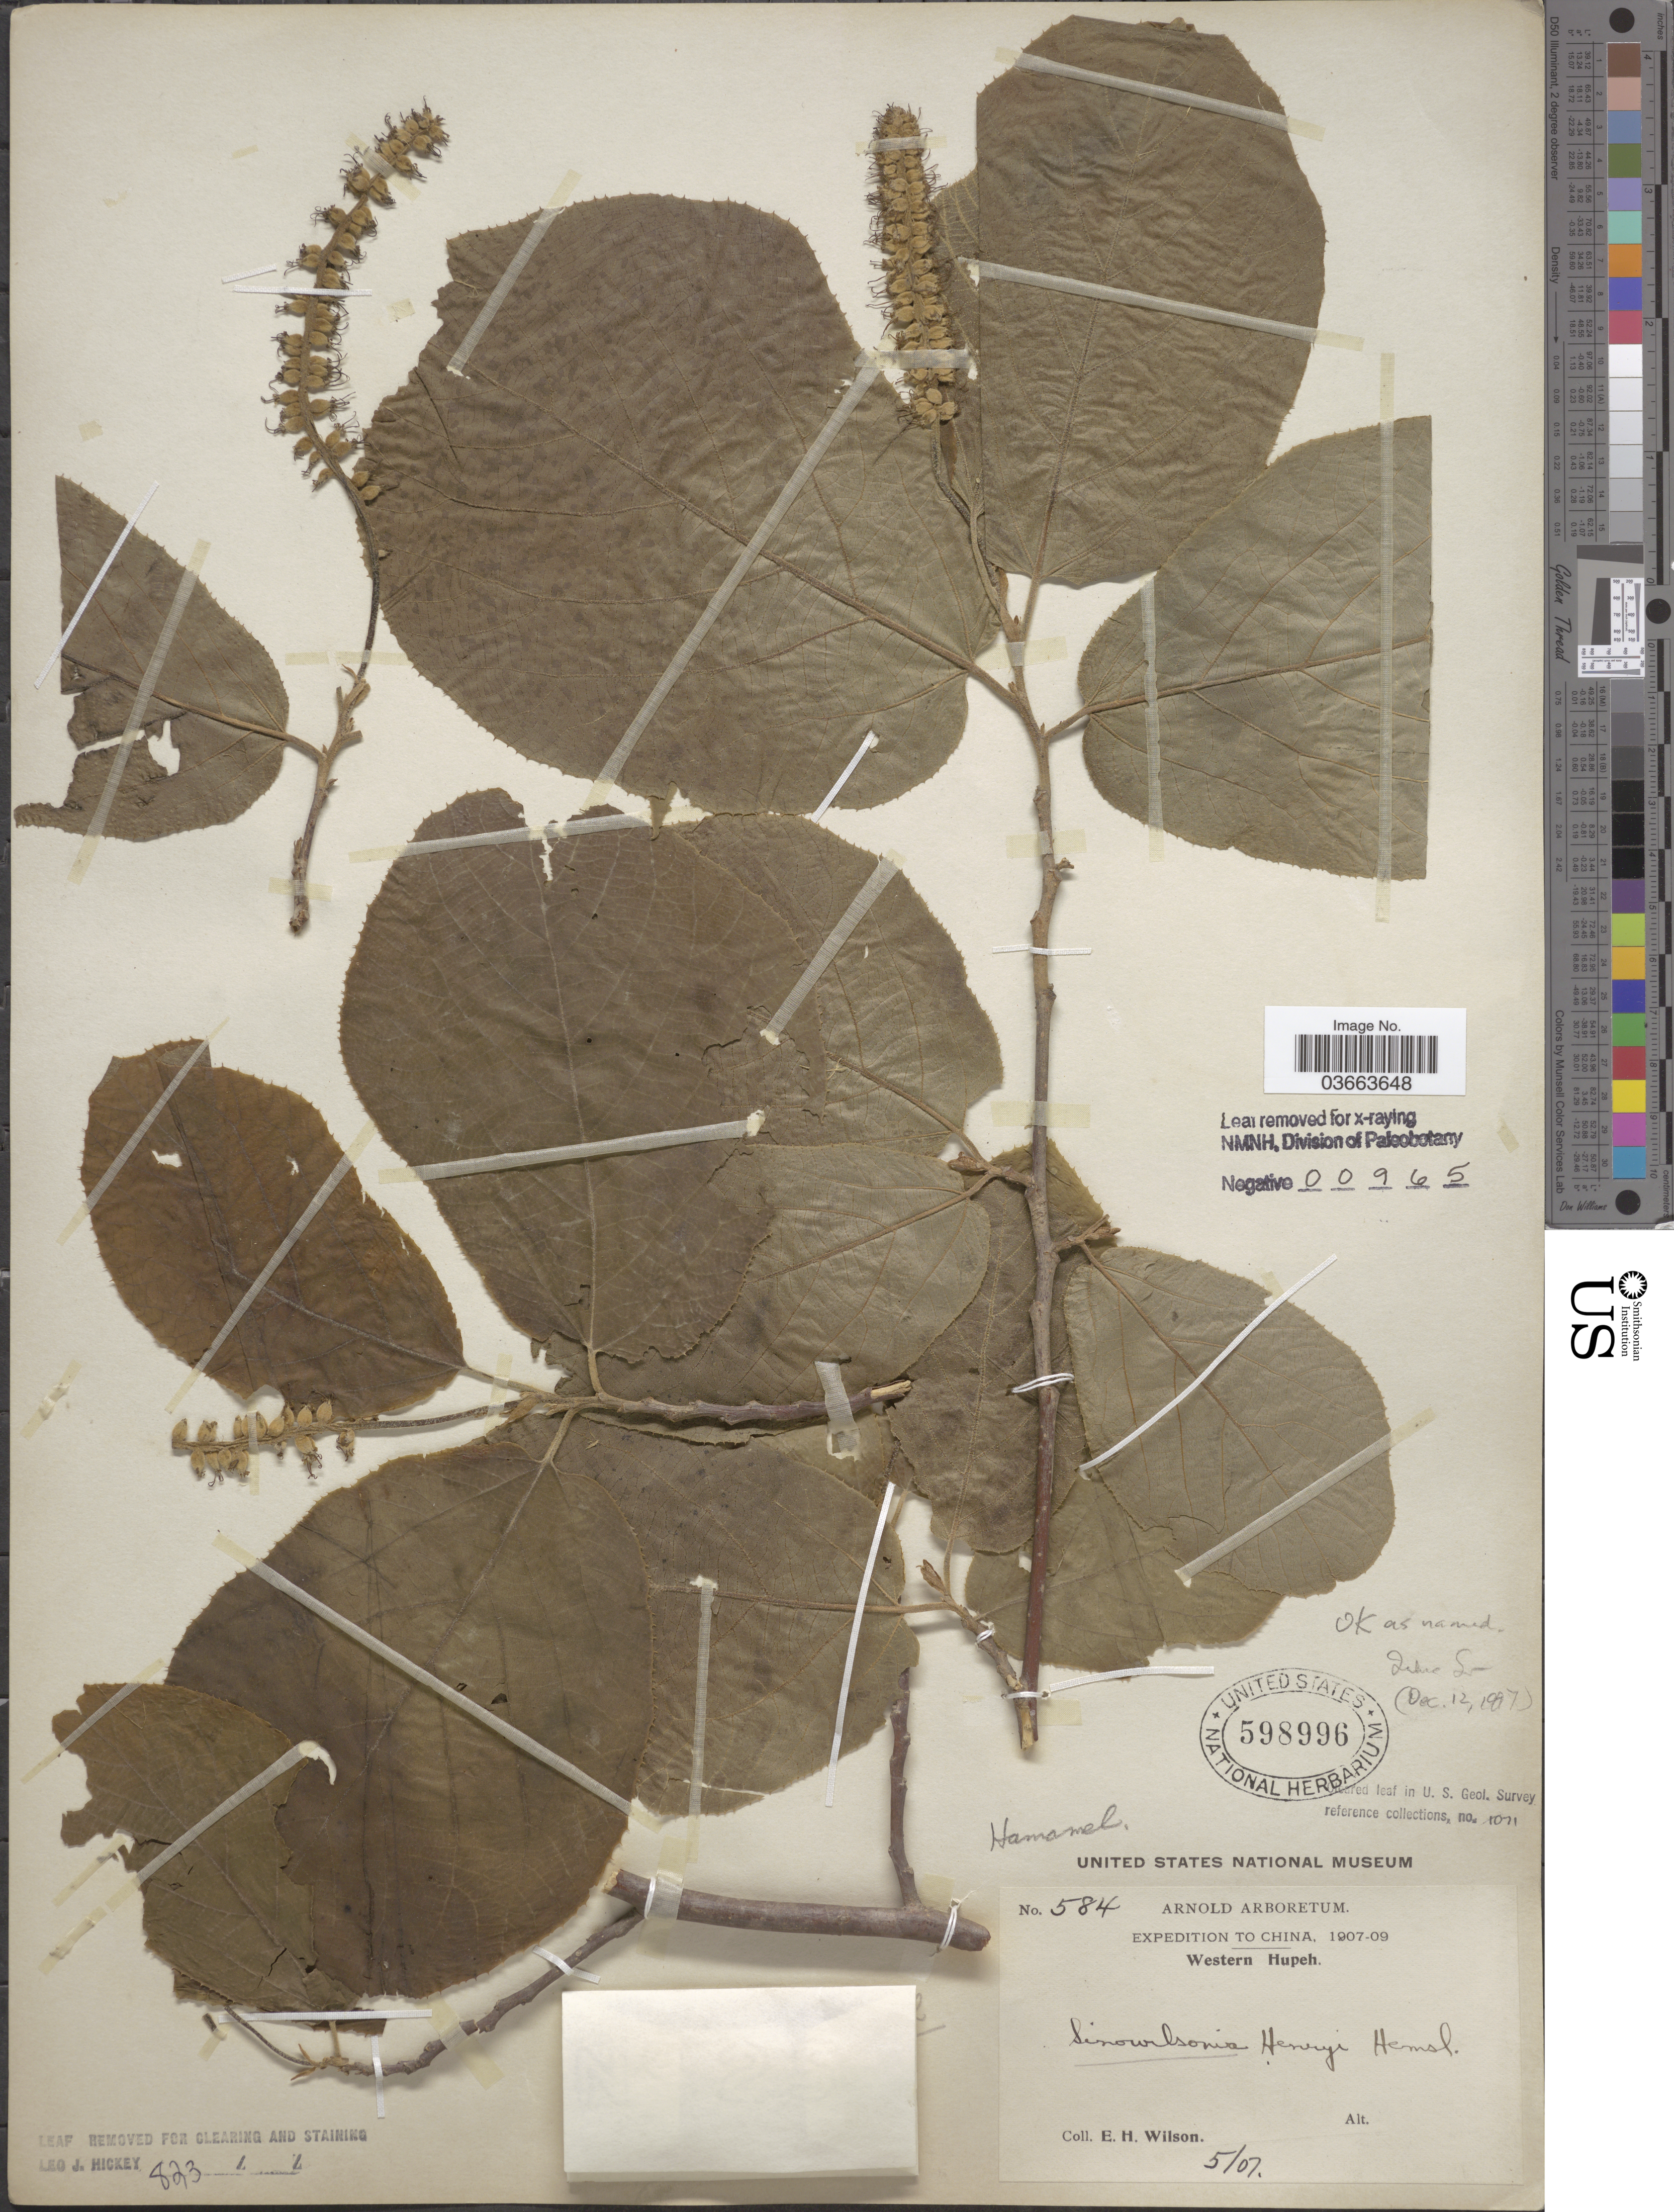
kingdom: Plantae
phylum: Tracheophyta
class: Magnoliopsida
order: Saxifragales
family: Hamamelidaceae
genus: Sinowilsonia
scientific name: Sinowilsonia henryi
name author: Hemsl.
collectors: E. Wilson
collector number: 584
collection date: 1907-05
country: China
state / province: Hubei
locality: Western Hupeh.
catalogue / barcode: US 598996